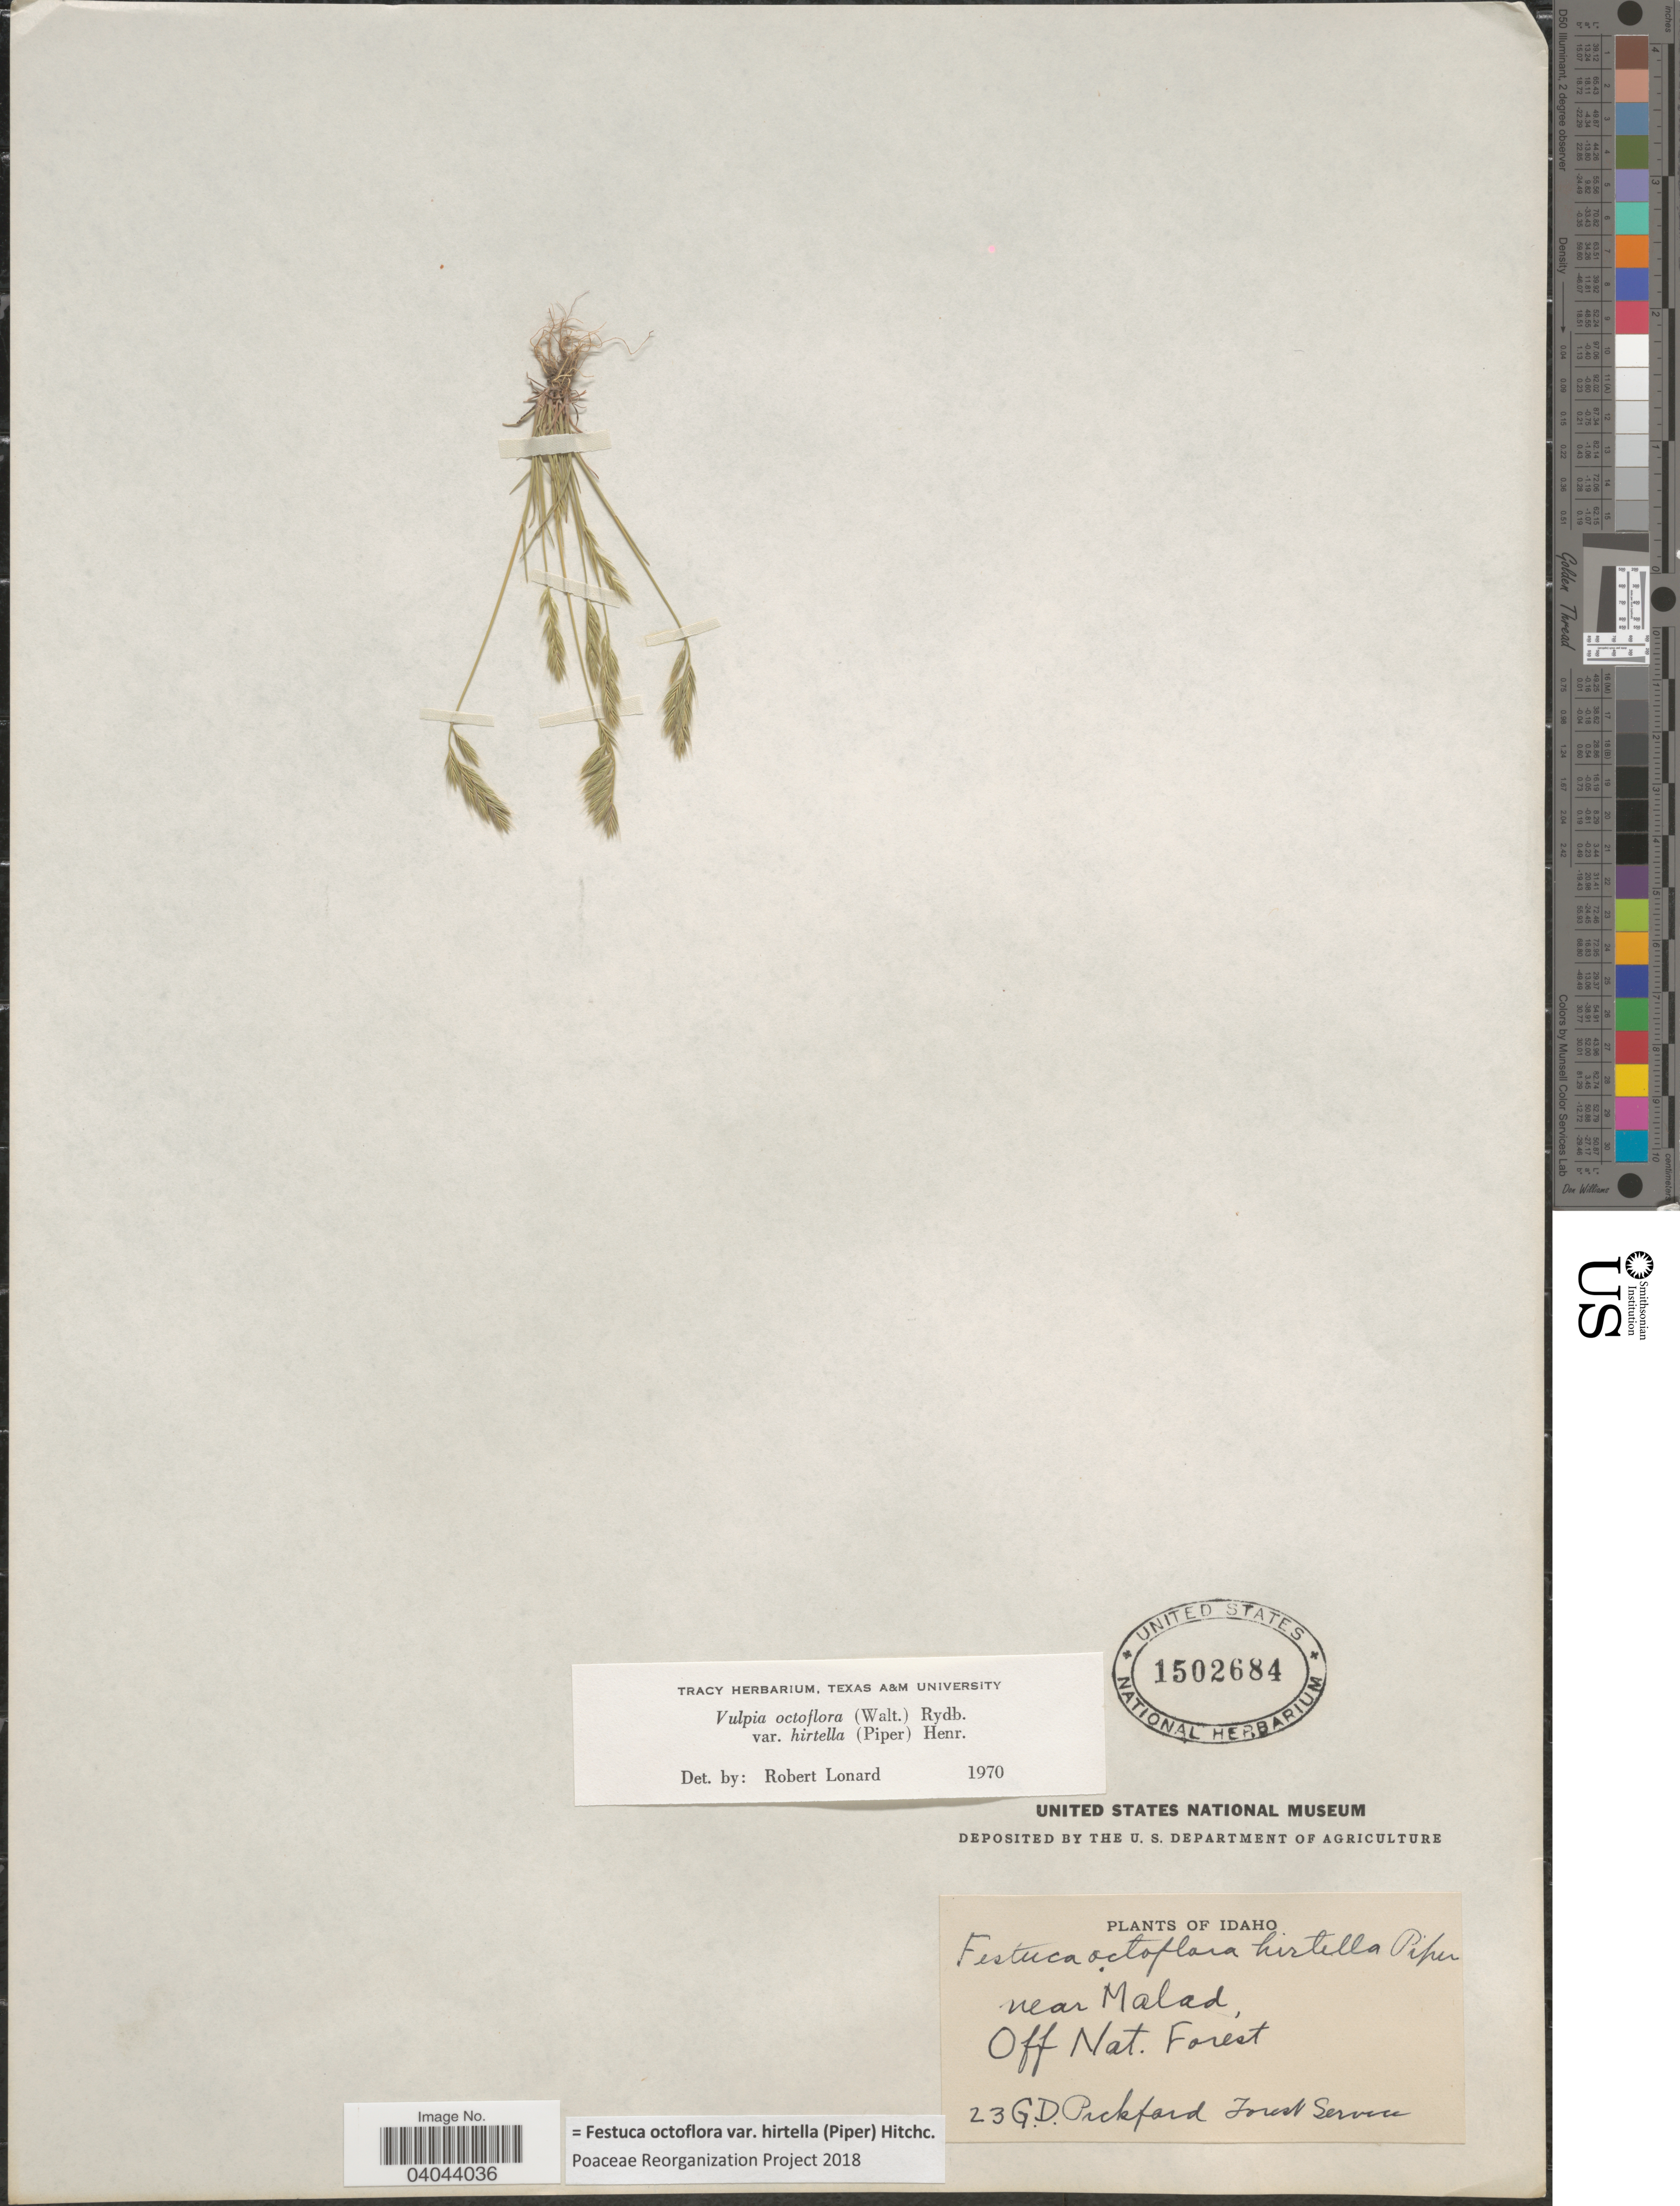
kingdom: Plantae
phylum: Tracheophyta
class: Liliopsida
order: Poales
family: Poaceae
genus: Festuca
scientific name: Festuca octoflora var. hirtella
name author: Piper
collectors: G. Pickford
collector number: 23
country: United States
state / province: Idaho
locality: Near Malad, Off Nat. Forest.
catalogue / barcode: US 1502684